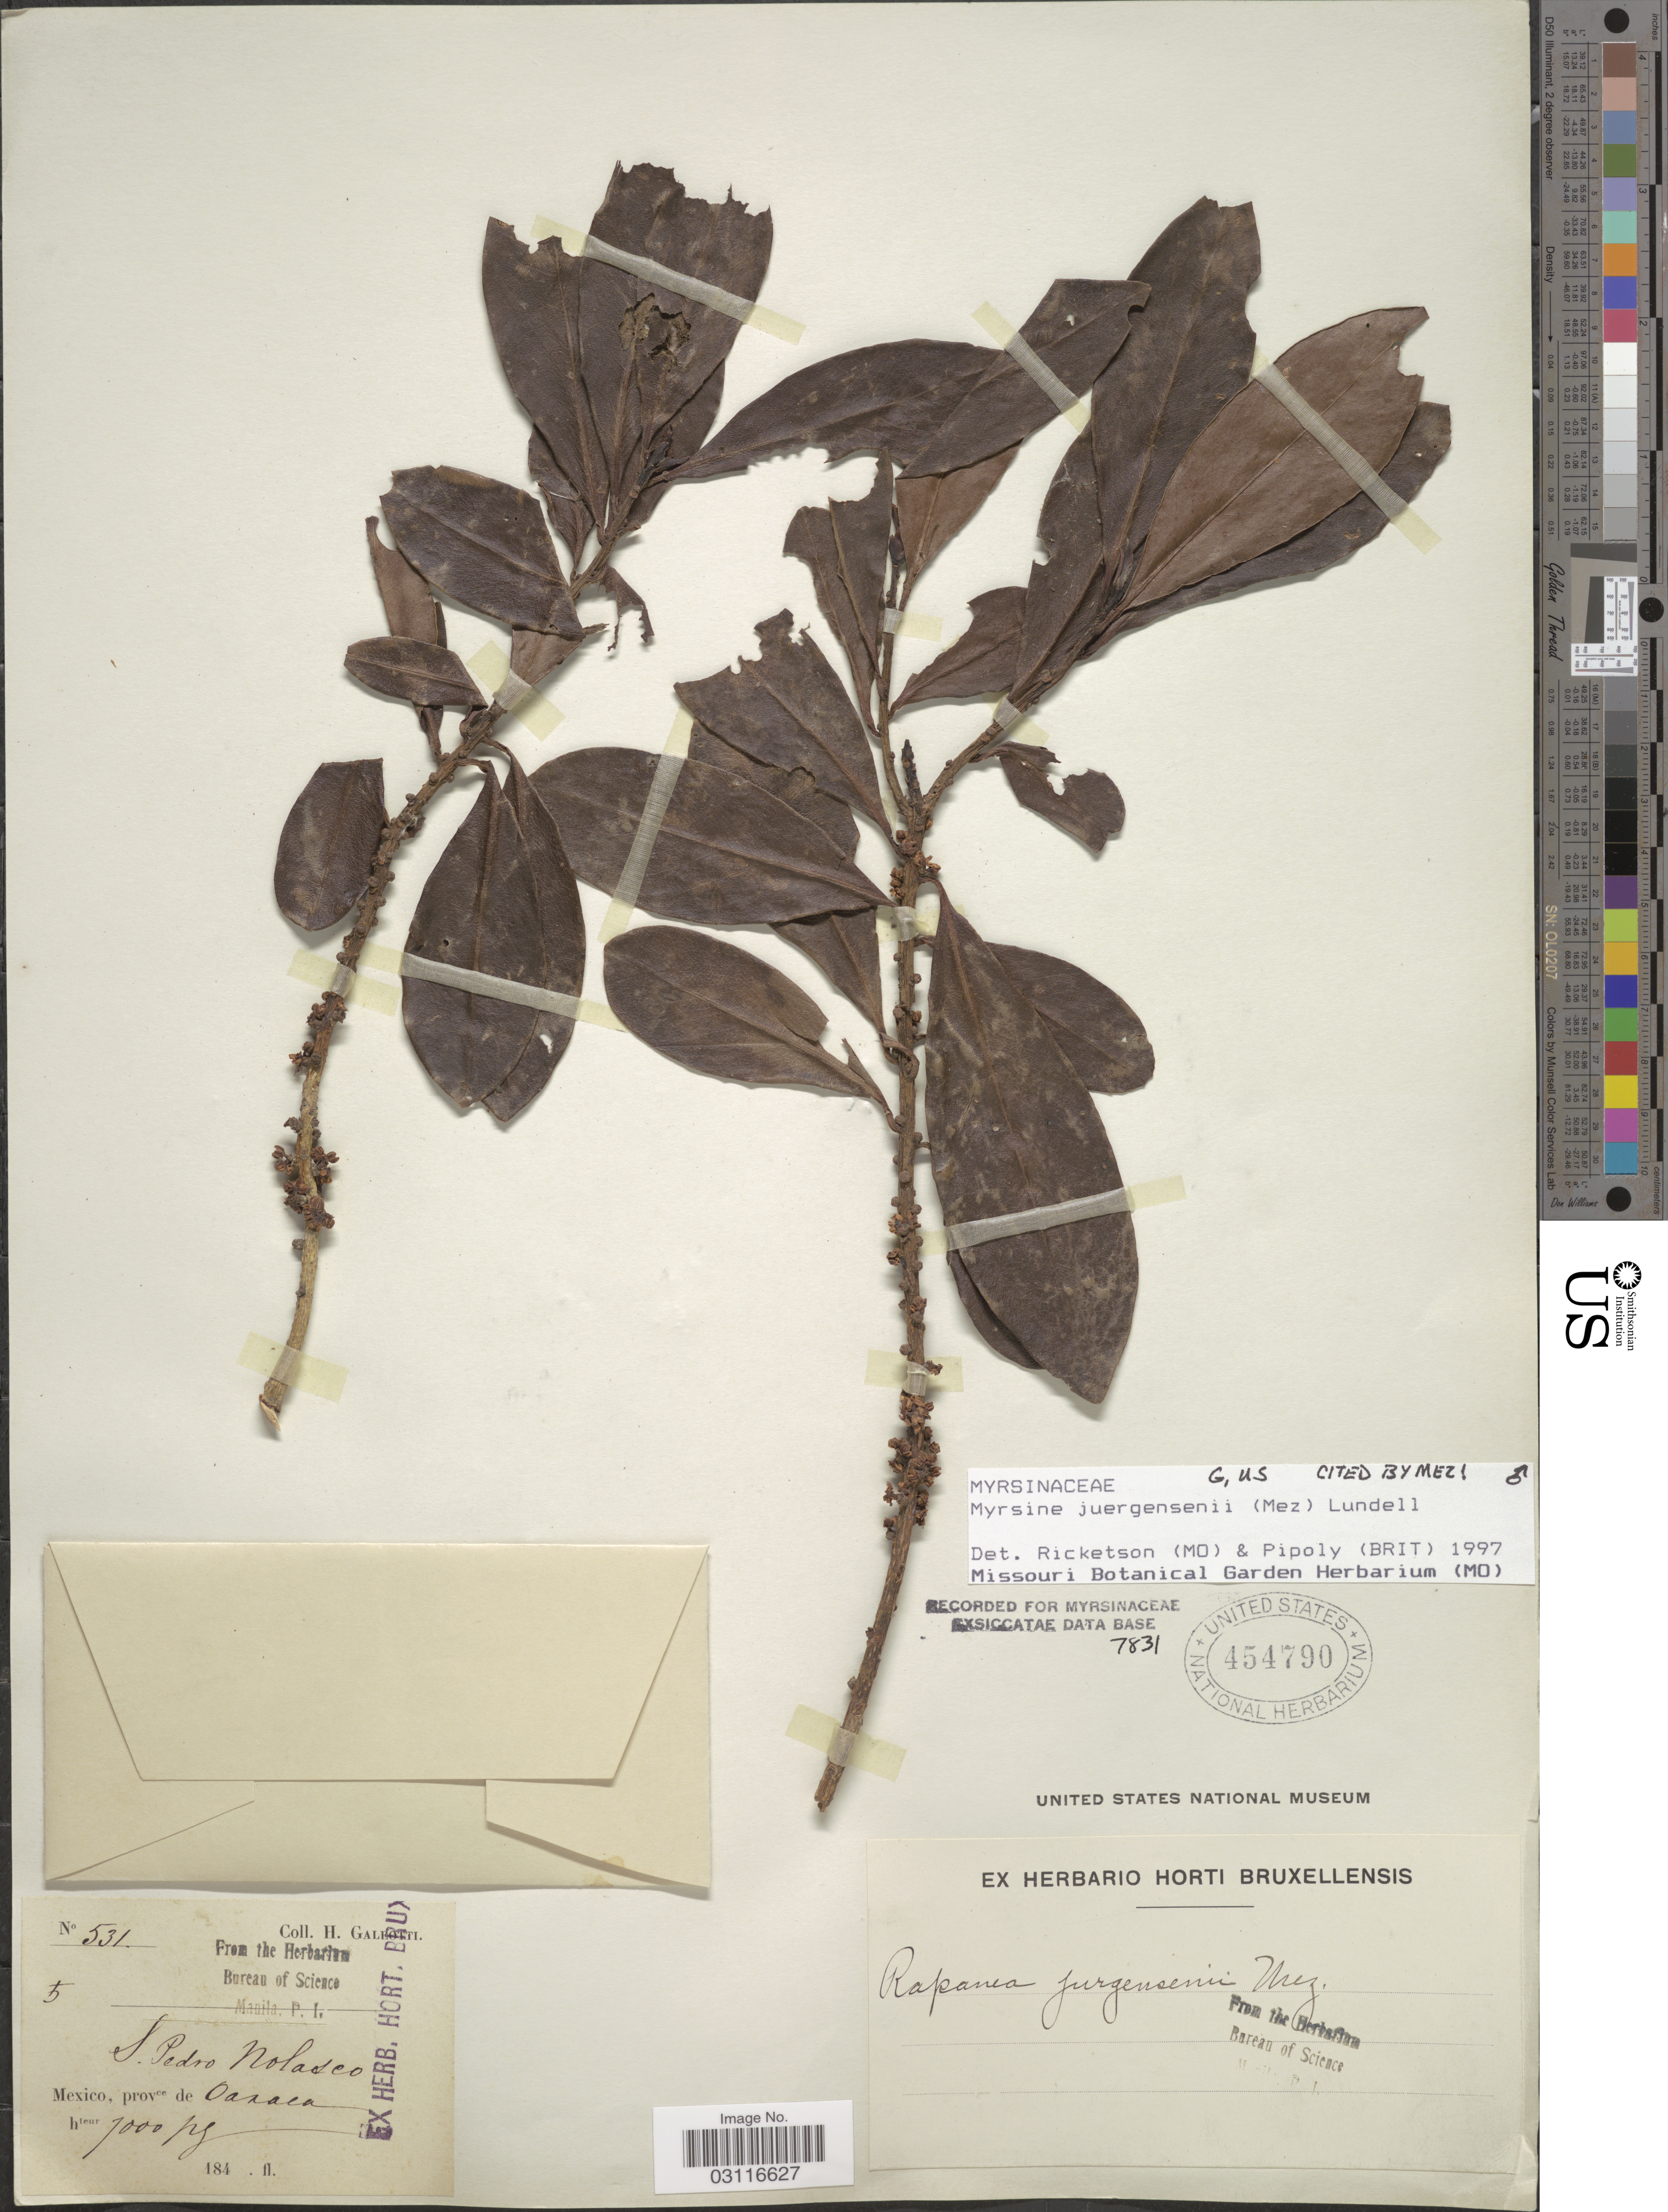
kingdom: Plantae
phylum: Tracheophyta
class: Magnoliopsida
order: Ericales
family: Primulaceae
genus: Myrsine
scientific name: Myrsine juergensenii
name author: (Mez) Lundell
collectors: H. G. Galeotti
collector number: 531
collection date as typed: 184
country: Mexico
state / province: Oaxaca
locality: S. Pedro Nolasco.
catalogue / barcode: US 454790